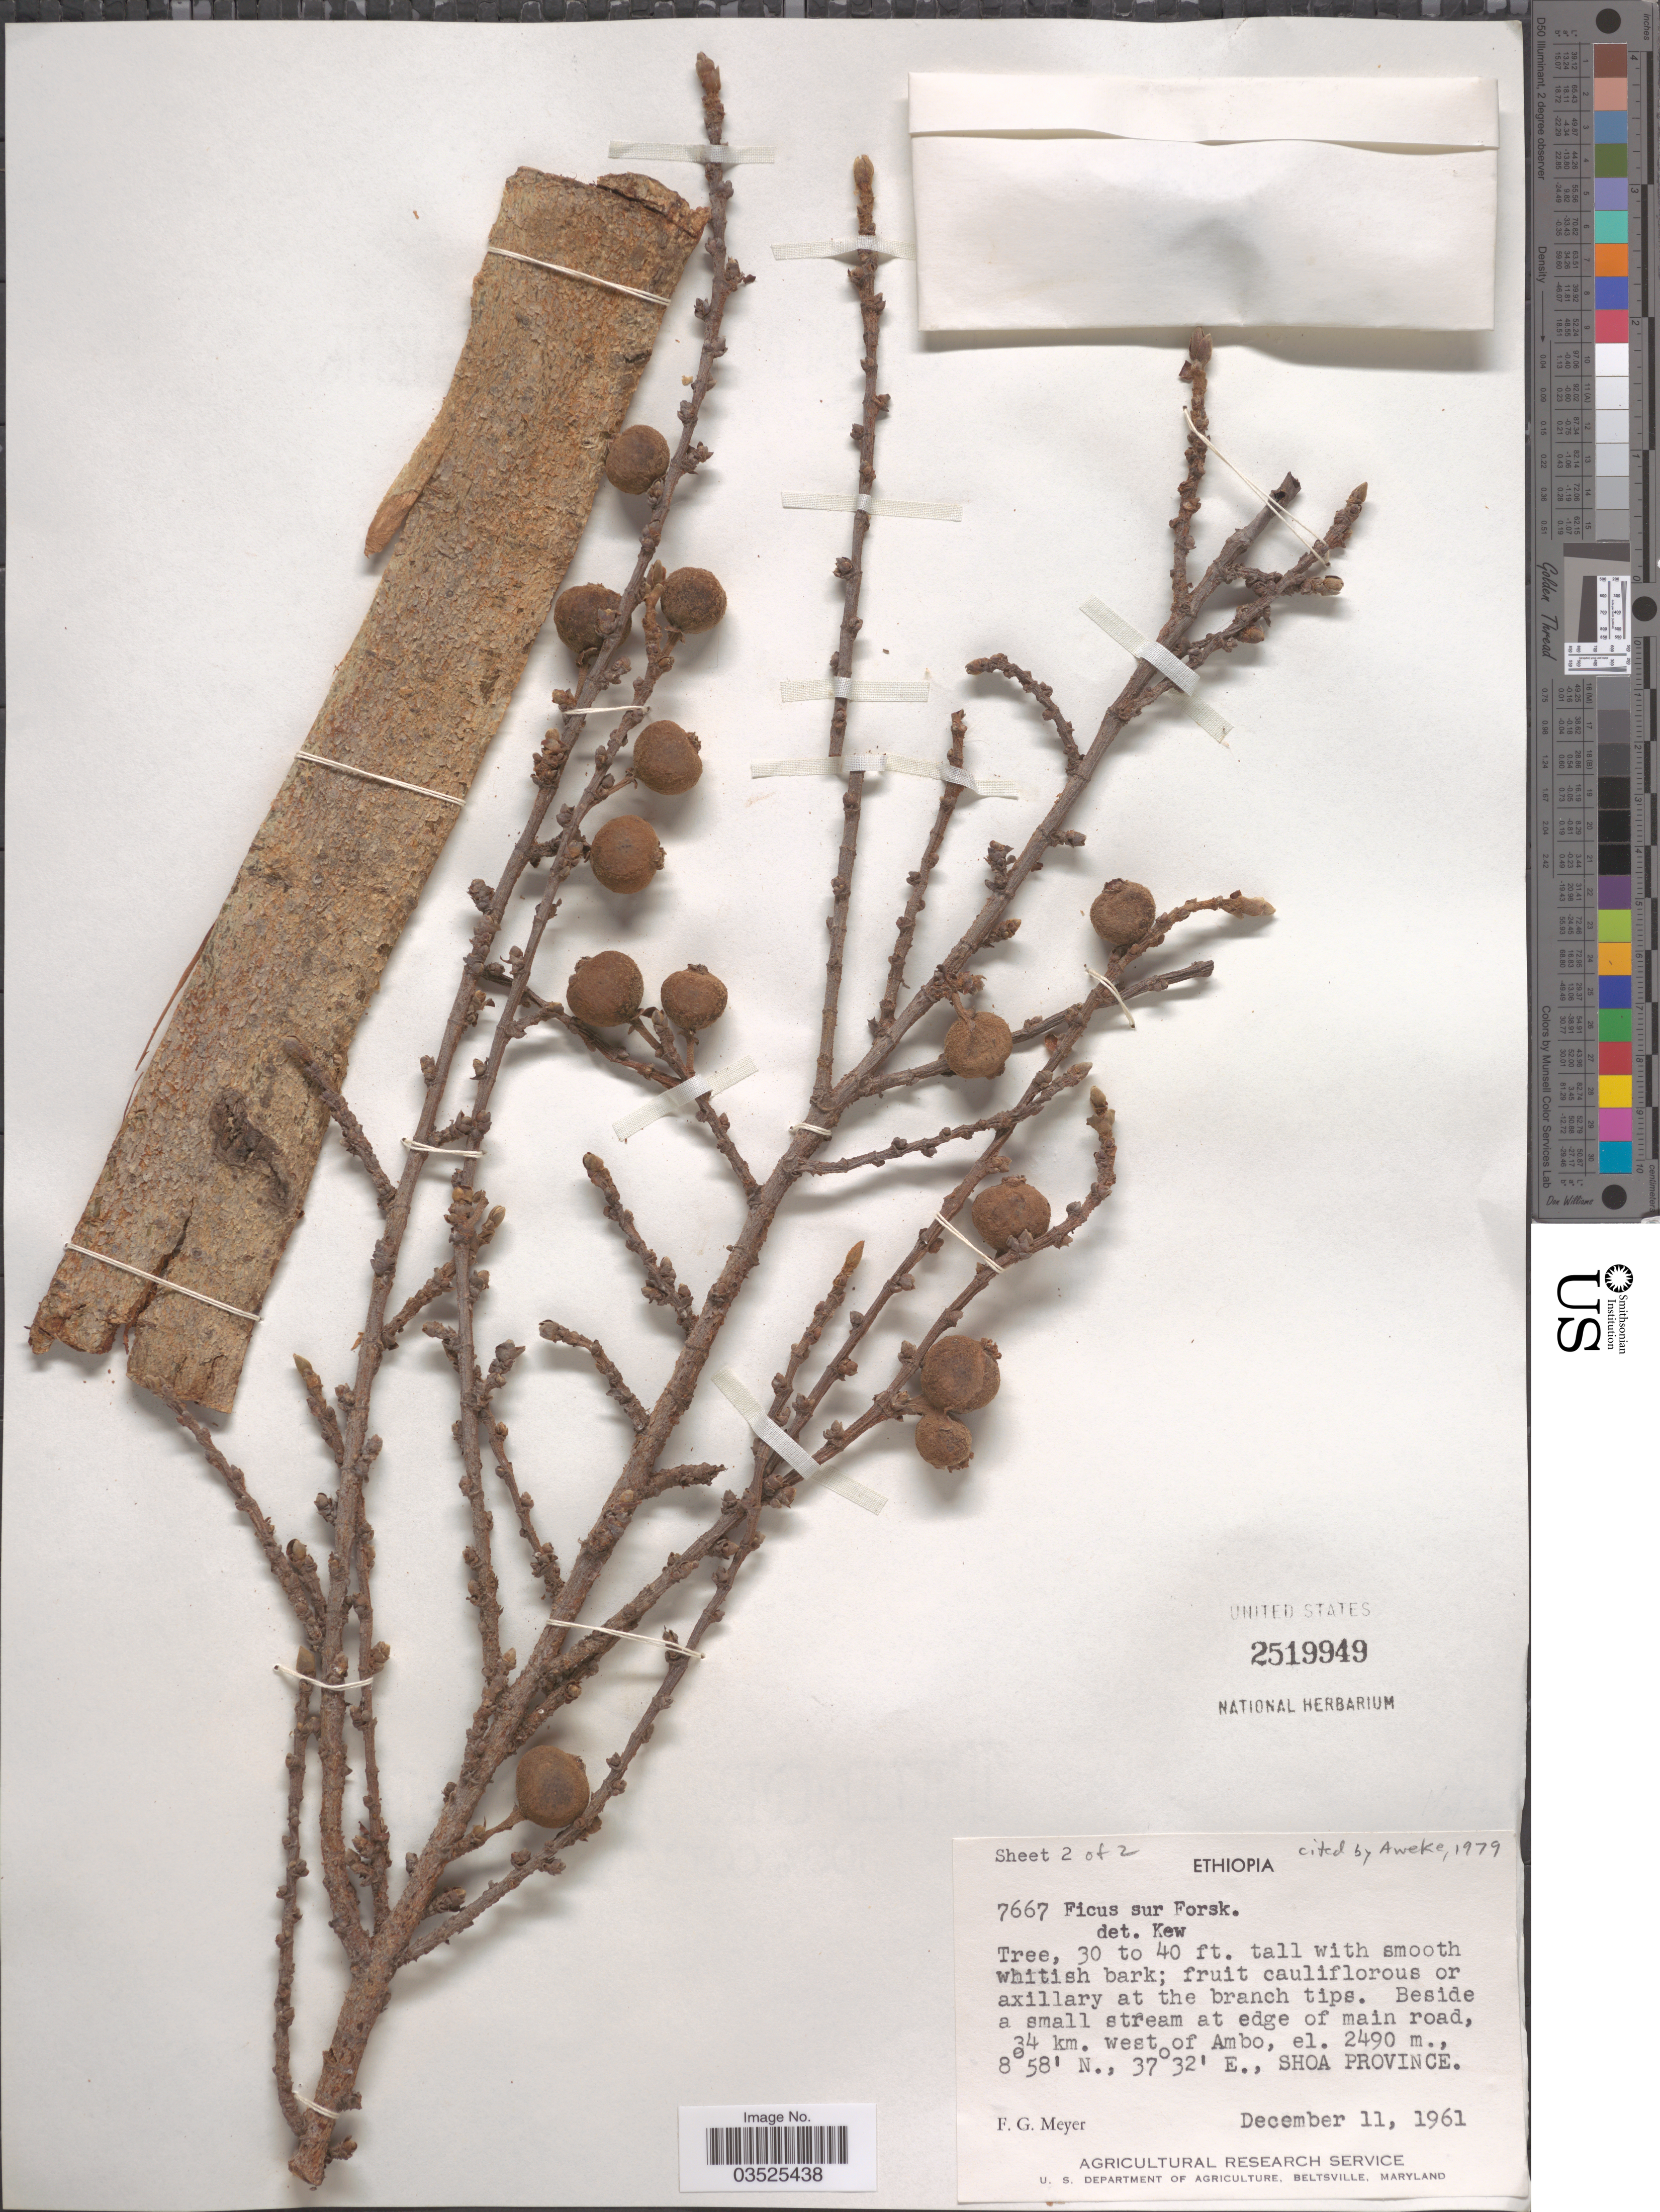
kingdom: Plantae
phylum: Tracheophyta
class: Magnoliopsida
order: Rosales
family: Moraceae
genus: Ficus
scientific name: Ficus sur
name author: Forssk.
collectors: F. G. Meyer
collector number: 7667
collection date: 1961-12-11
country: Ethiopia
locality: Beside a small stream at edge of main road, 34 km. west of Ambo. Shoa Province.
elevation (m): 2490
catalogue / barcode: US 2519949